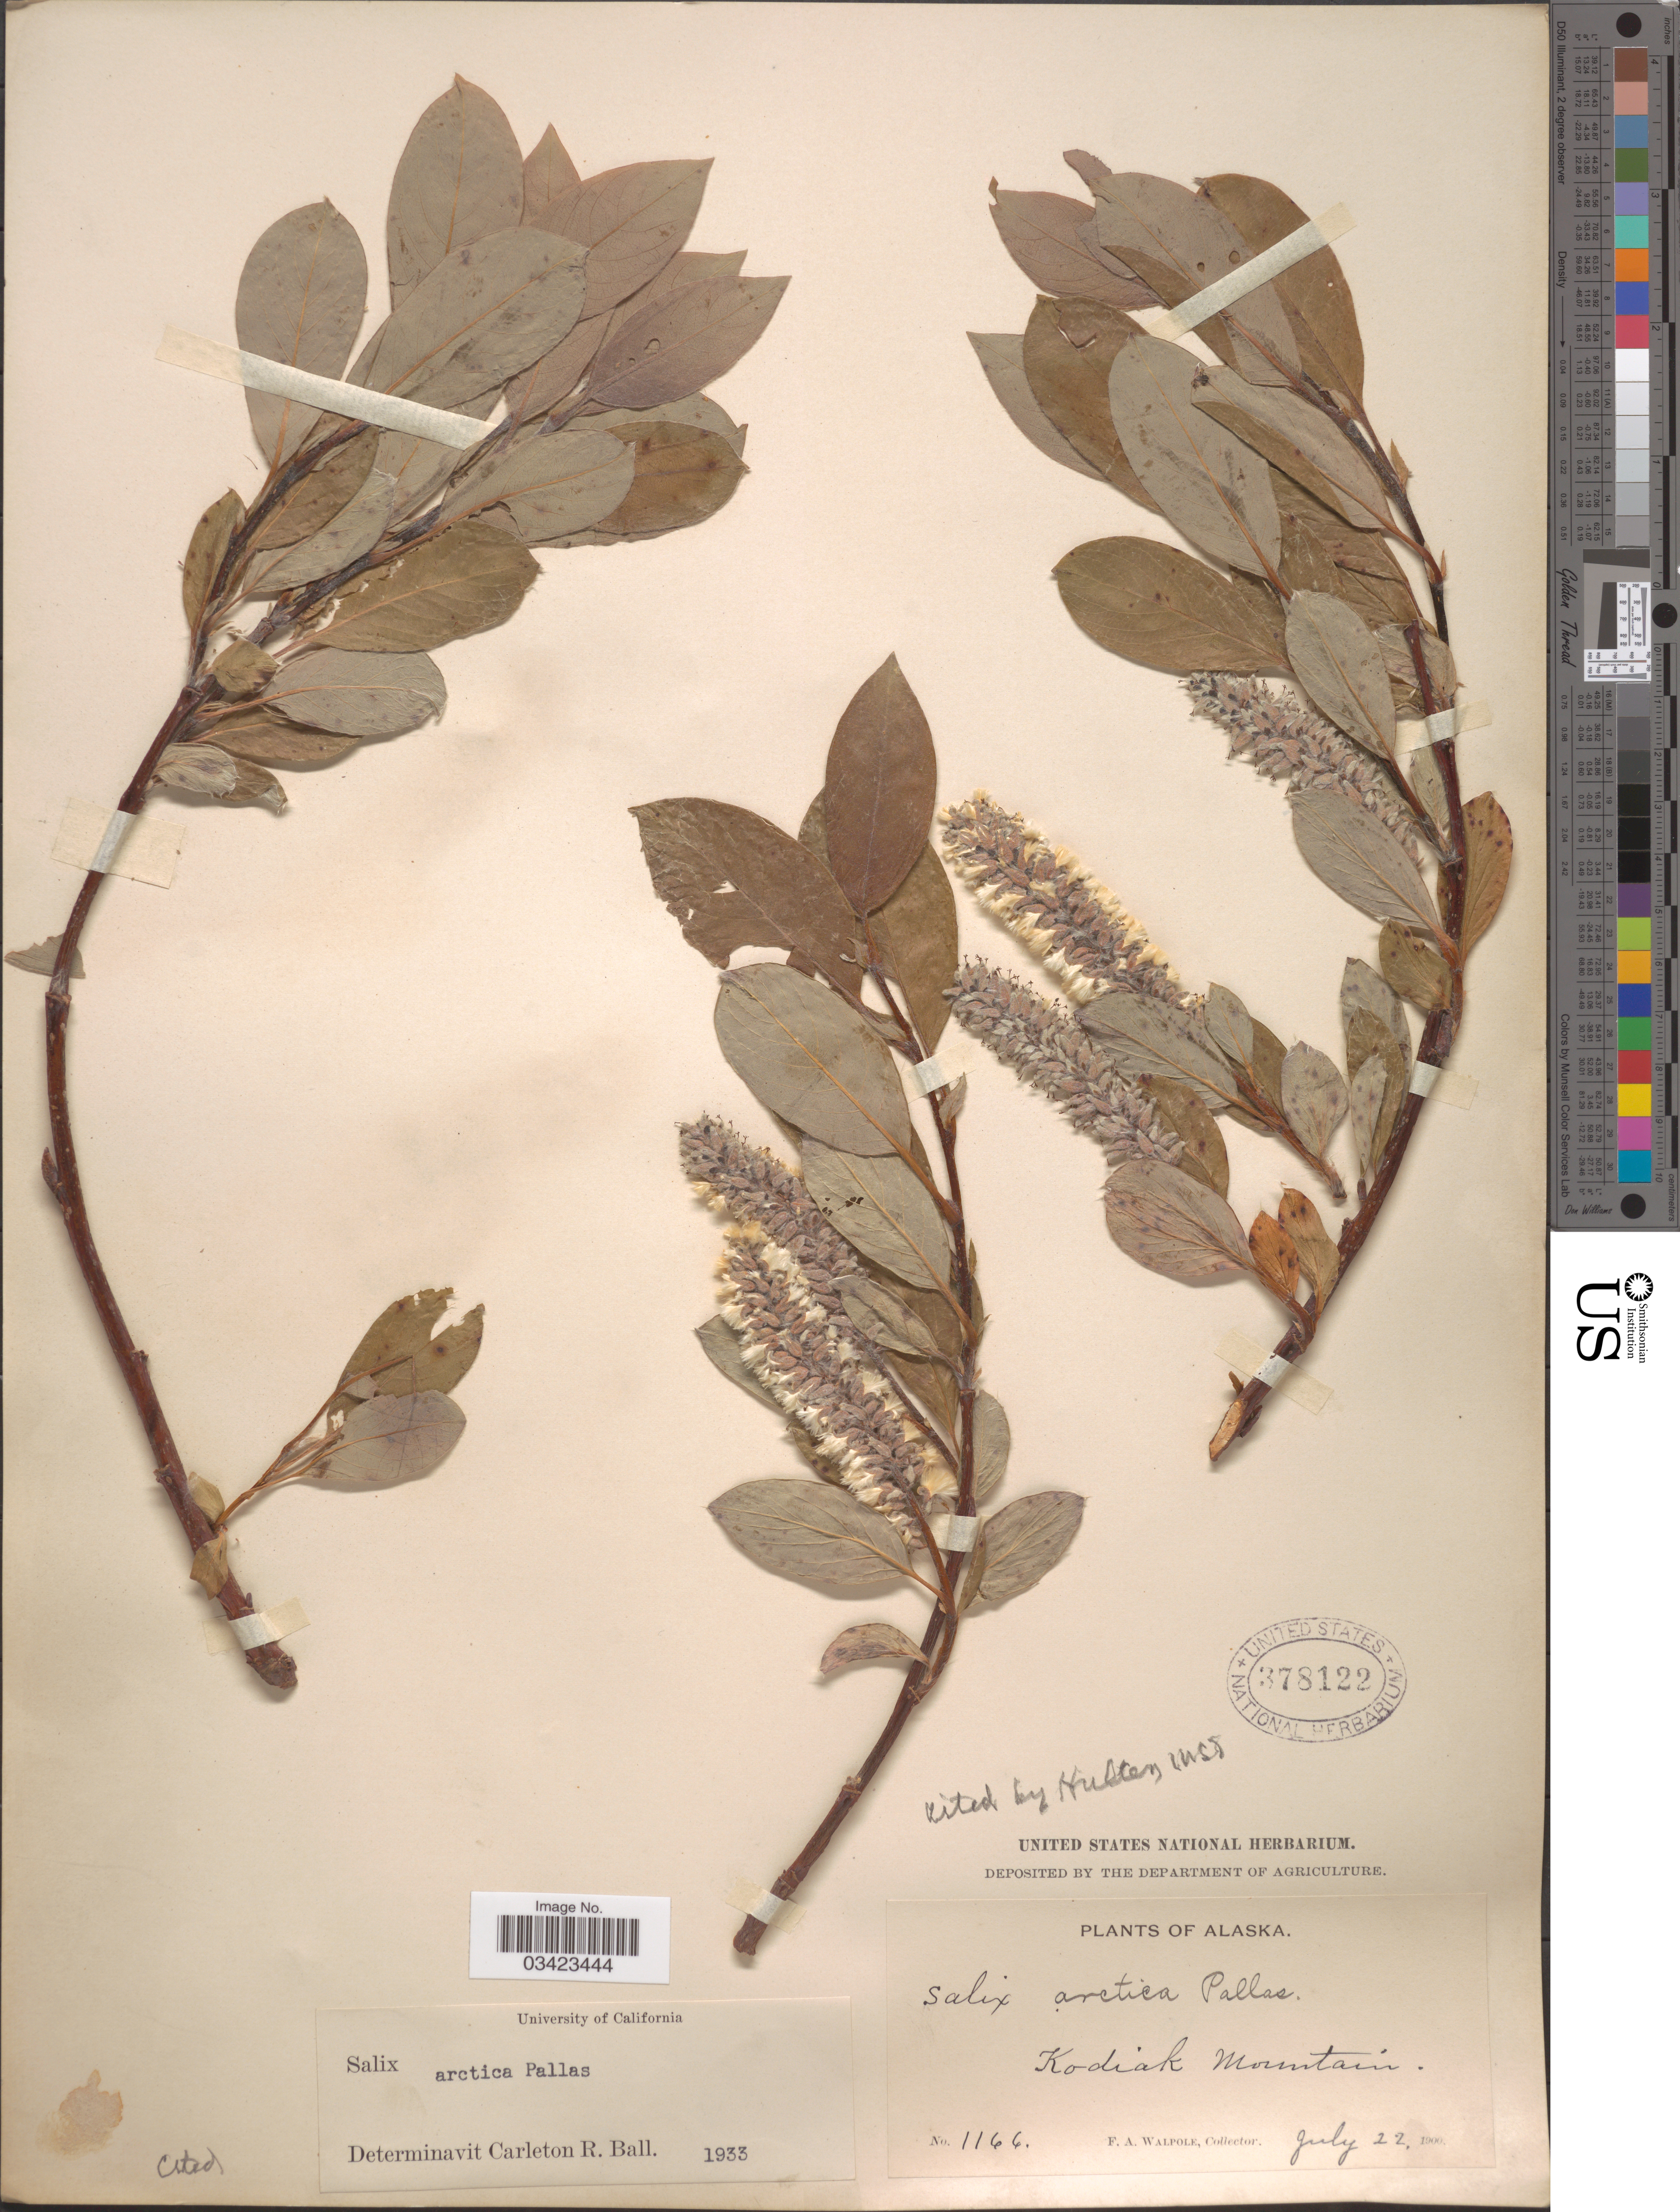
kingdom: Plantae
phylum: Tracheophyta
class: Magnoliopsida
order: Malpighiales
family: Salicaceae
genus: Salix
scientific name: Salix arctica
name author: Pall.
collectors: F. Walpole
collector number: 1166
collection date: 1900-07-22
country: United States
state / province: Alaska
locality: Kodiak Mountain.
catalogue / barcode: US 378122